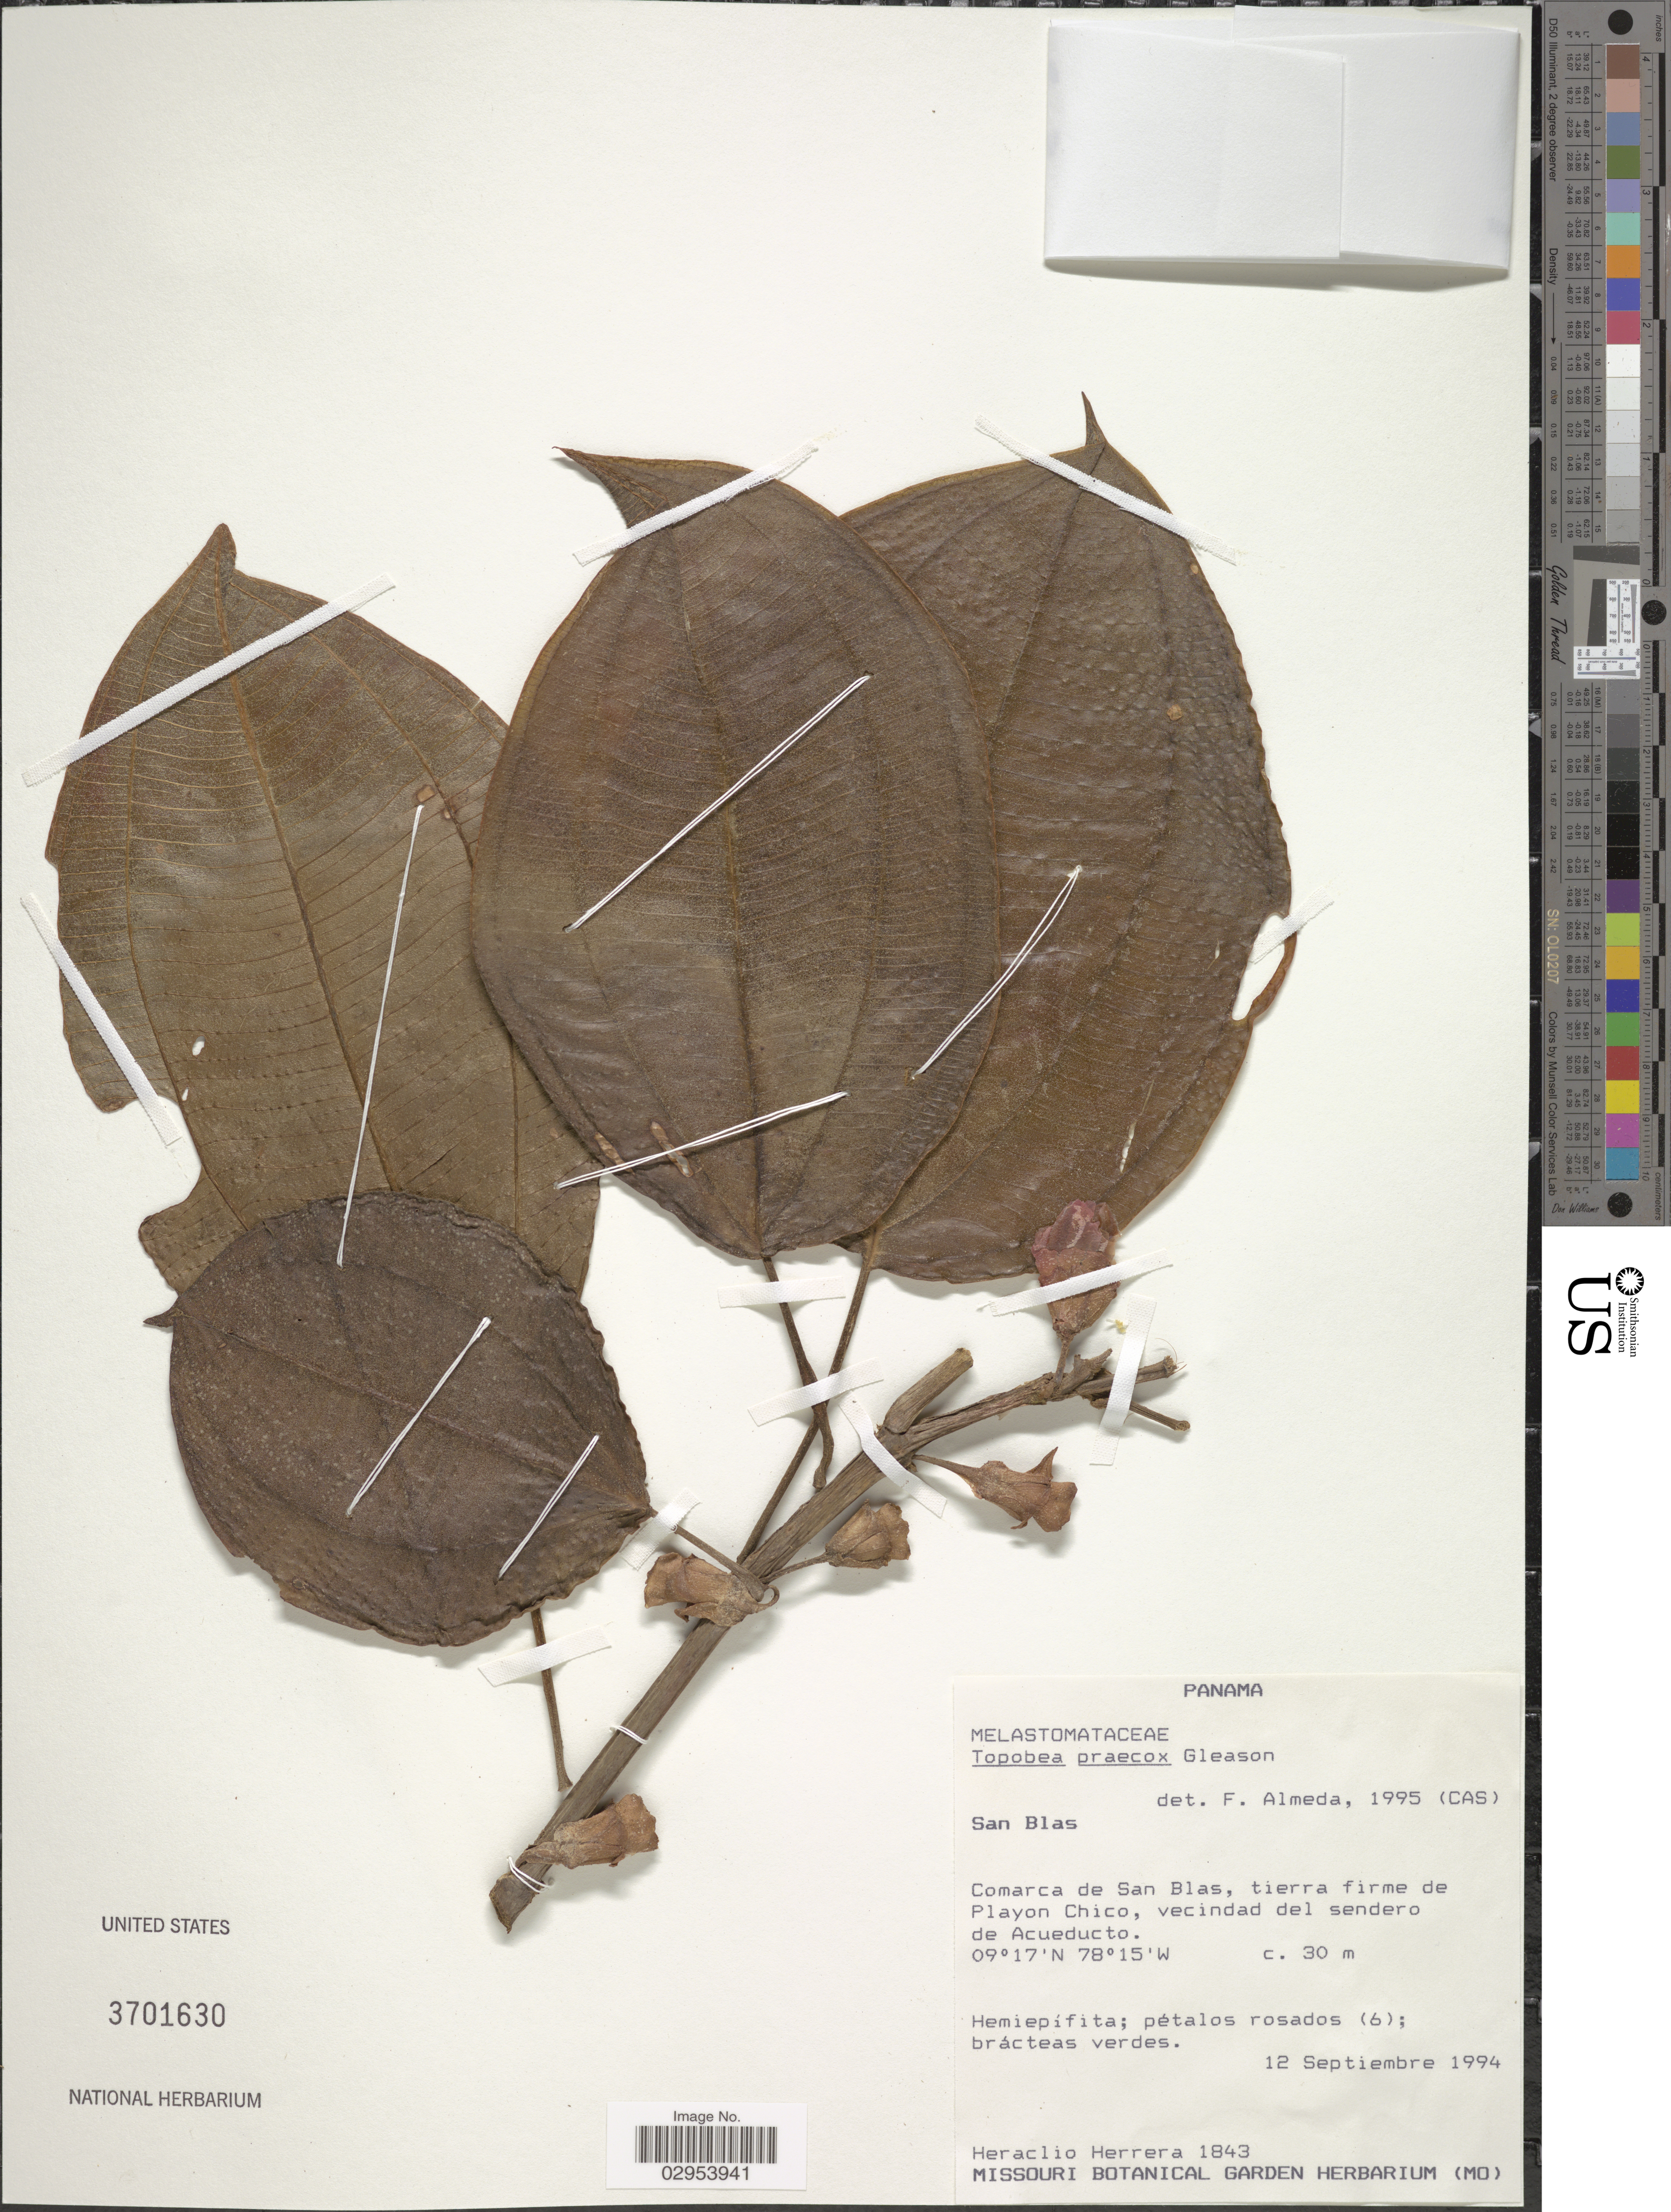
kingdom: Plantae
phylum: Tracheophyta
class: Magnoliopsida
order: Myrtales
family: Melastomataceae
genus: Topobea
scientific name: Topobea praecox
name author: Gleason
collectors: H. Herrera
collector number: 1843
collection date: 1994-09-12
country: Panama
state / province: Kuna Yala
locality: San Blas. Comarca de San Blas, Tierra firme de Playon Chico, vecindad del sendero de Acueducto.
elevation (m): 30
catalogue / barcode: US 3701630